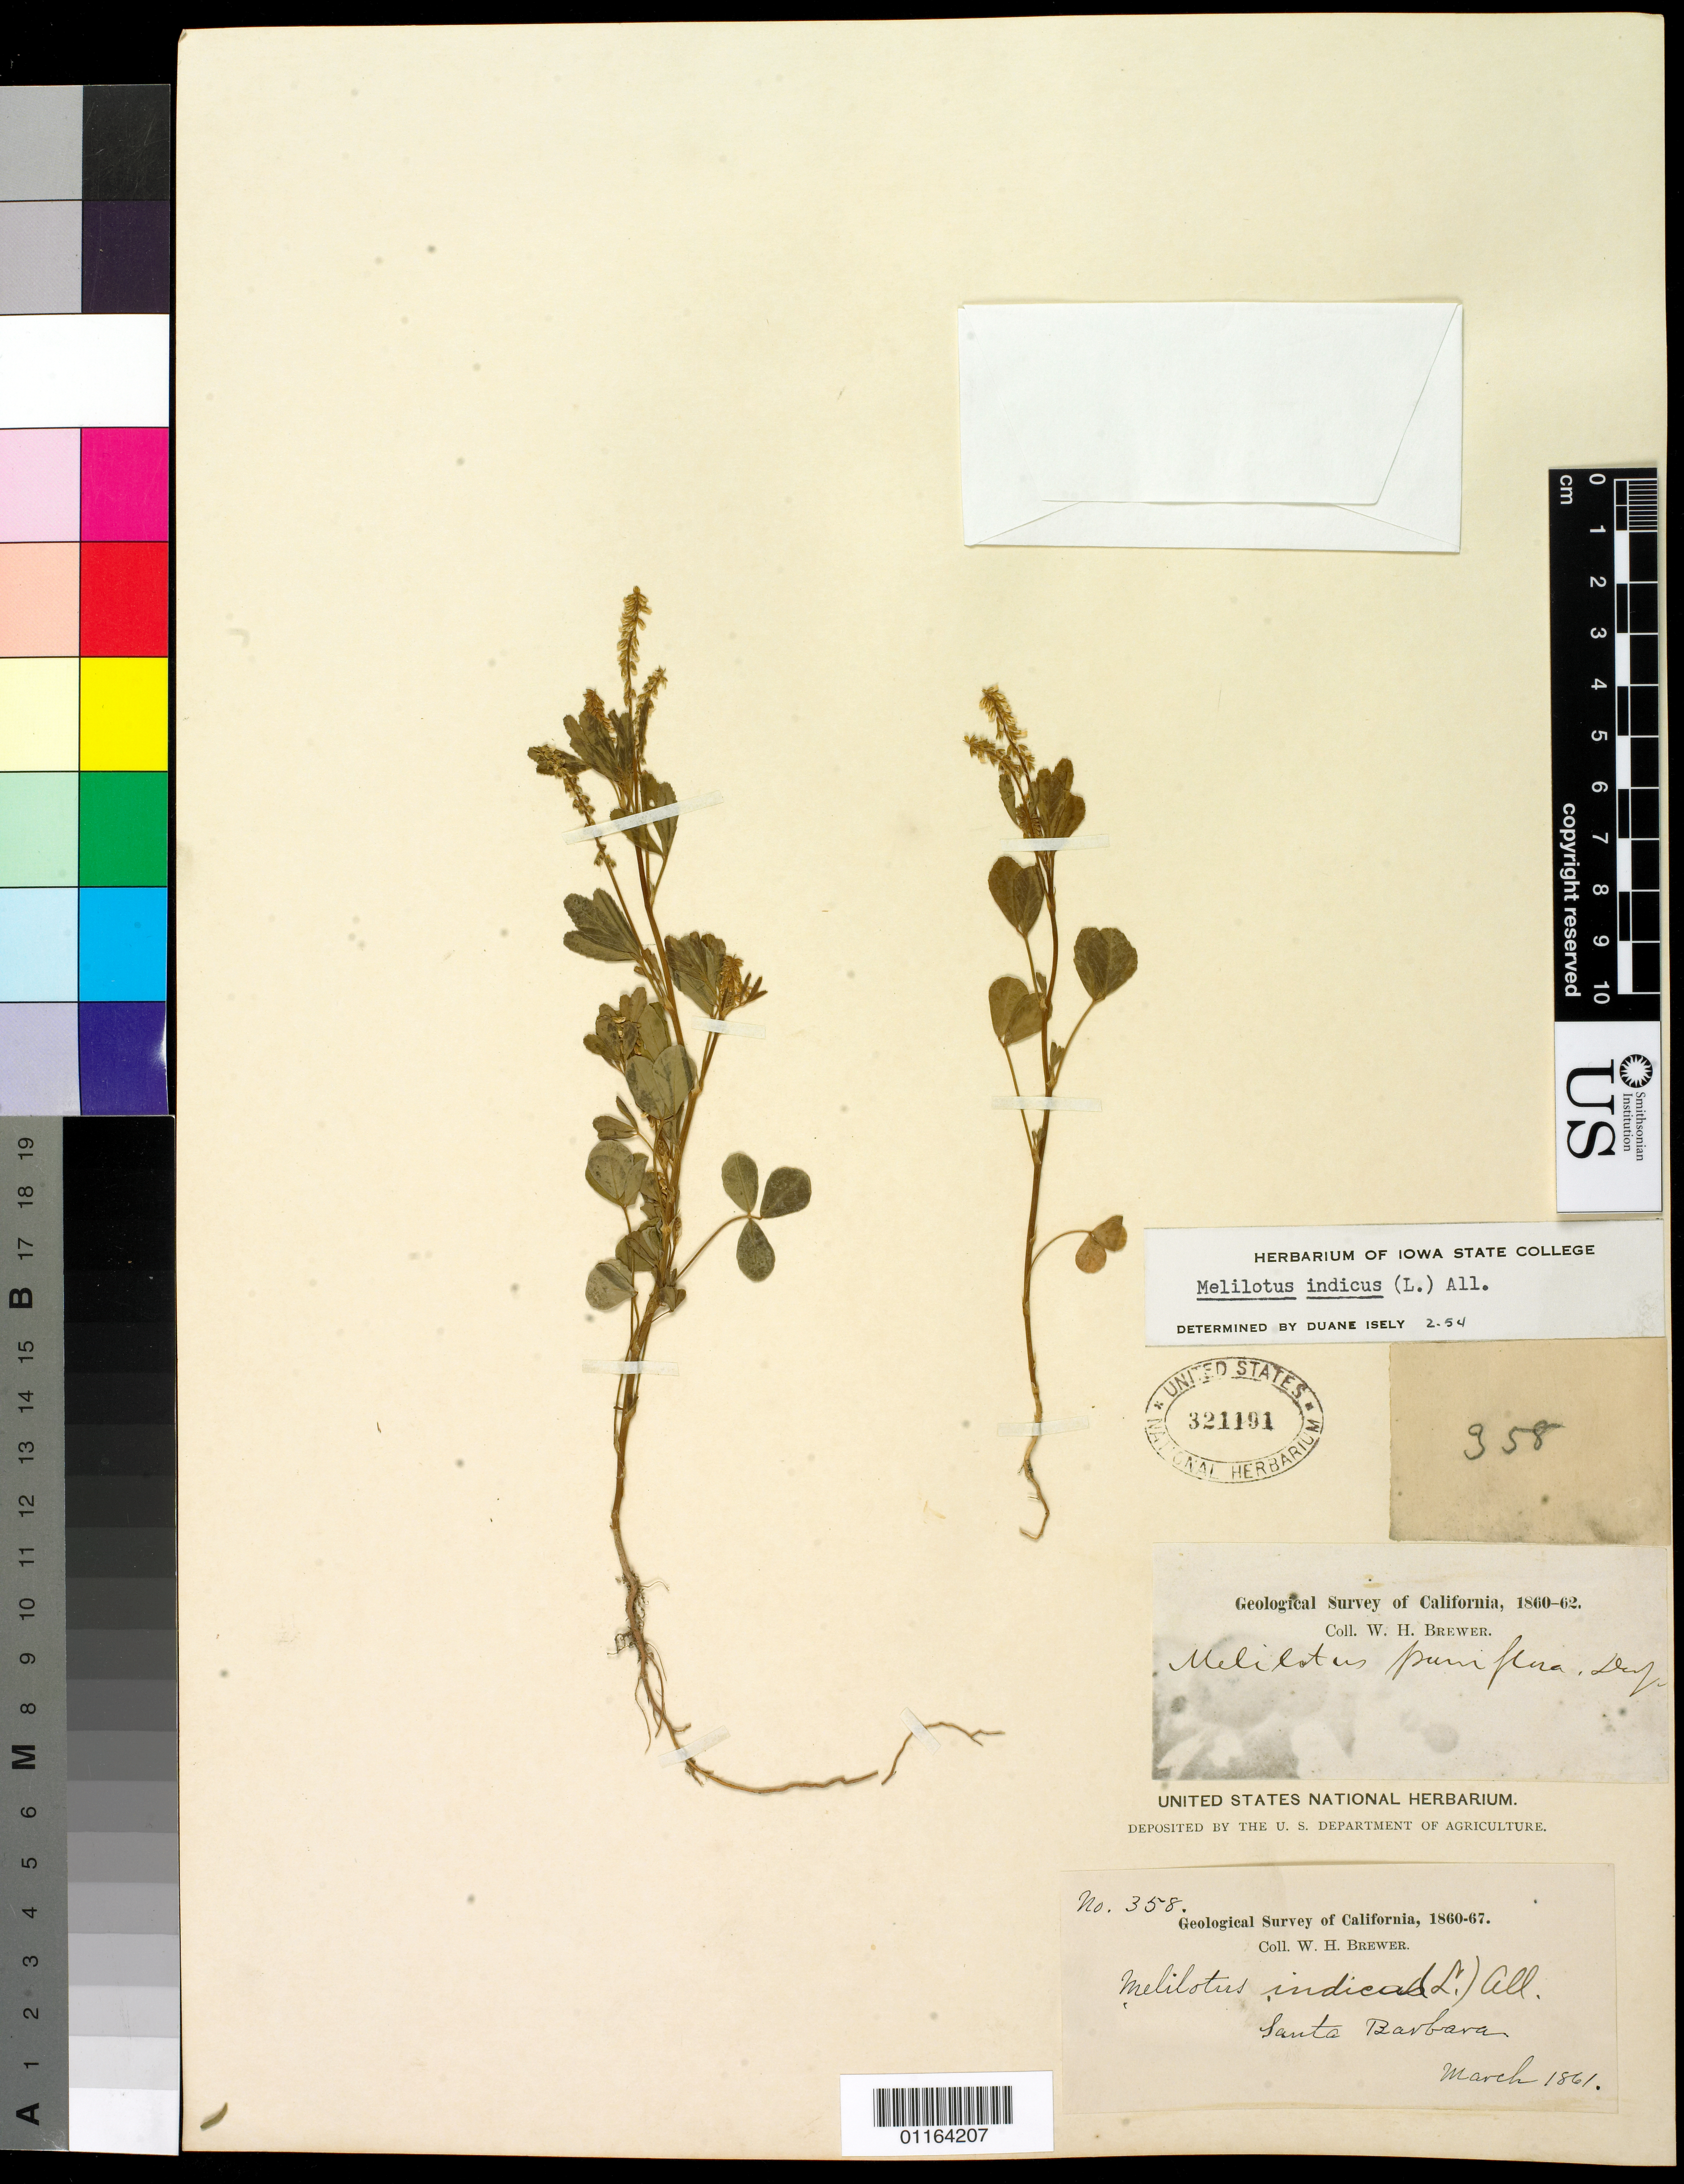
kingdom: Plantae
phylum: Tracheophyta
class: Magnoliopsida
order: Fabales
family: Fabaceae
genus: Melilotus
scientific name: Melilotus indicus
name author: (L.) All.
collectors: W. H. Brewer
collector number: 358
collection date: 1861-03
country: United States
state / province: California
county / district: Santa Barbara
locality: Santa Barbara.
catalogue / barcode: US 321191